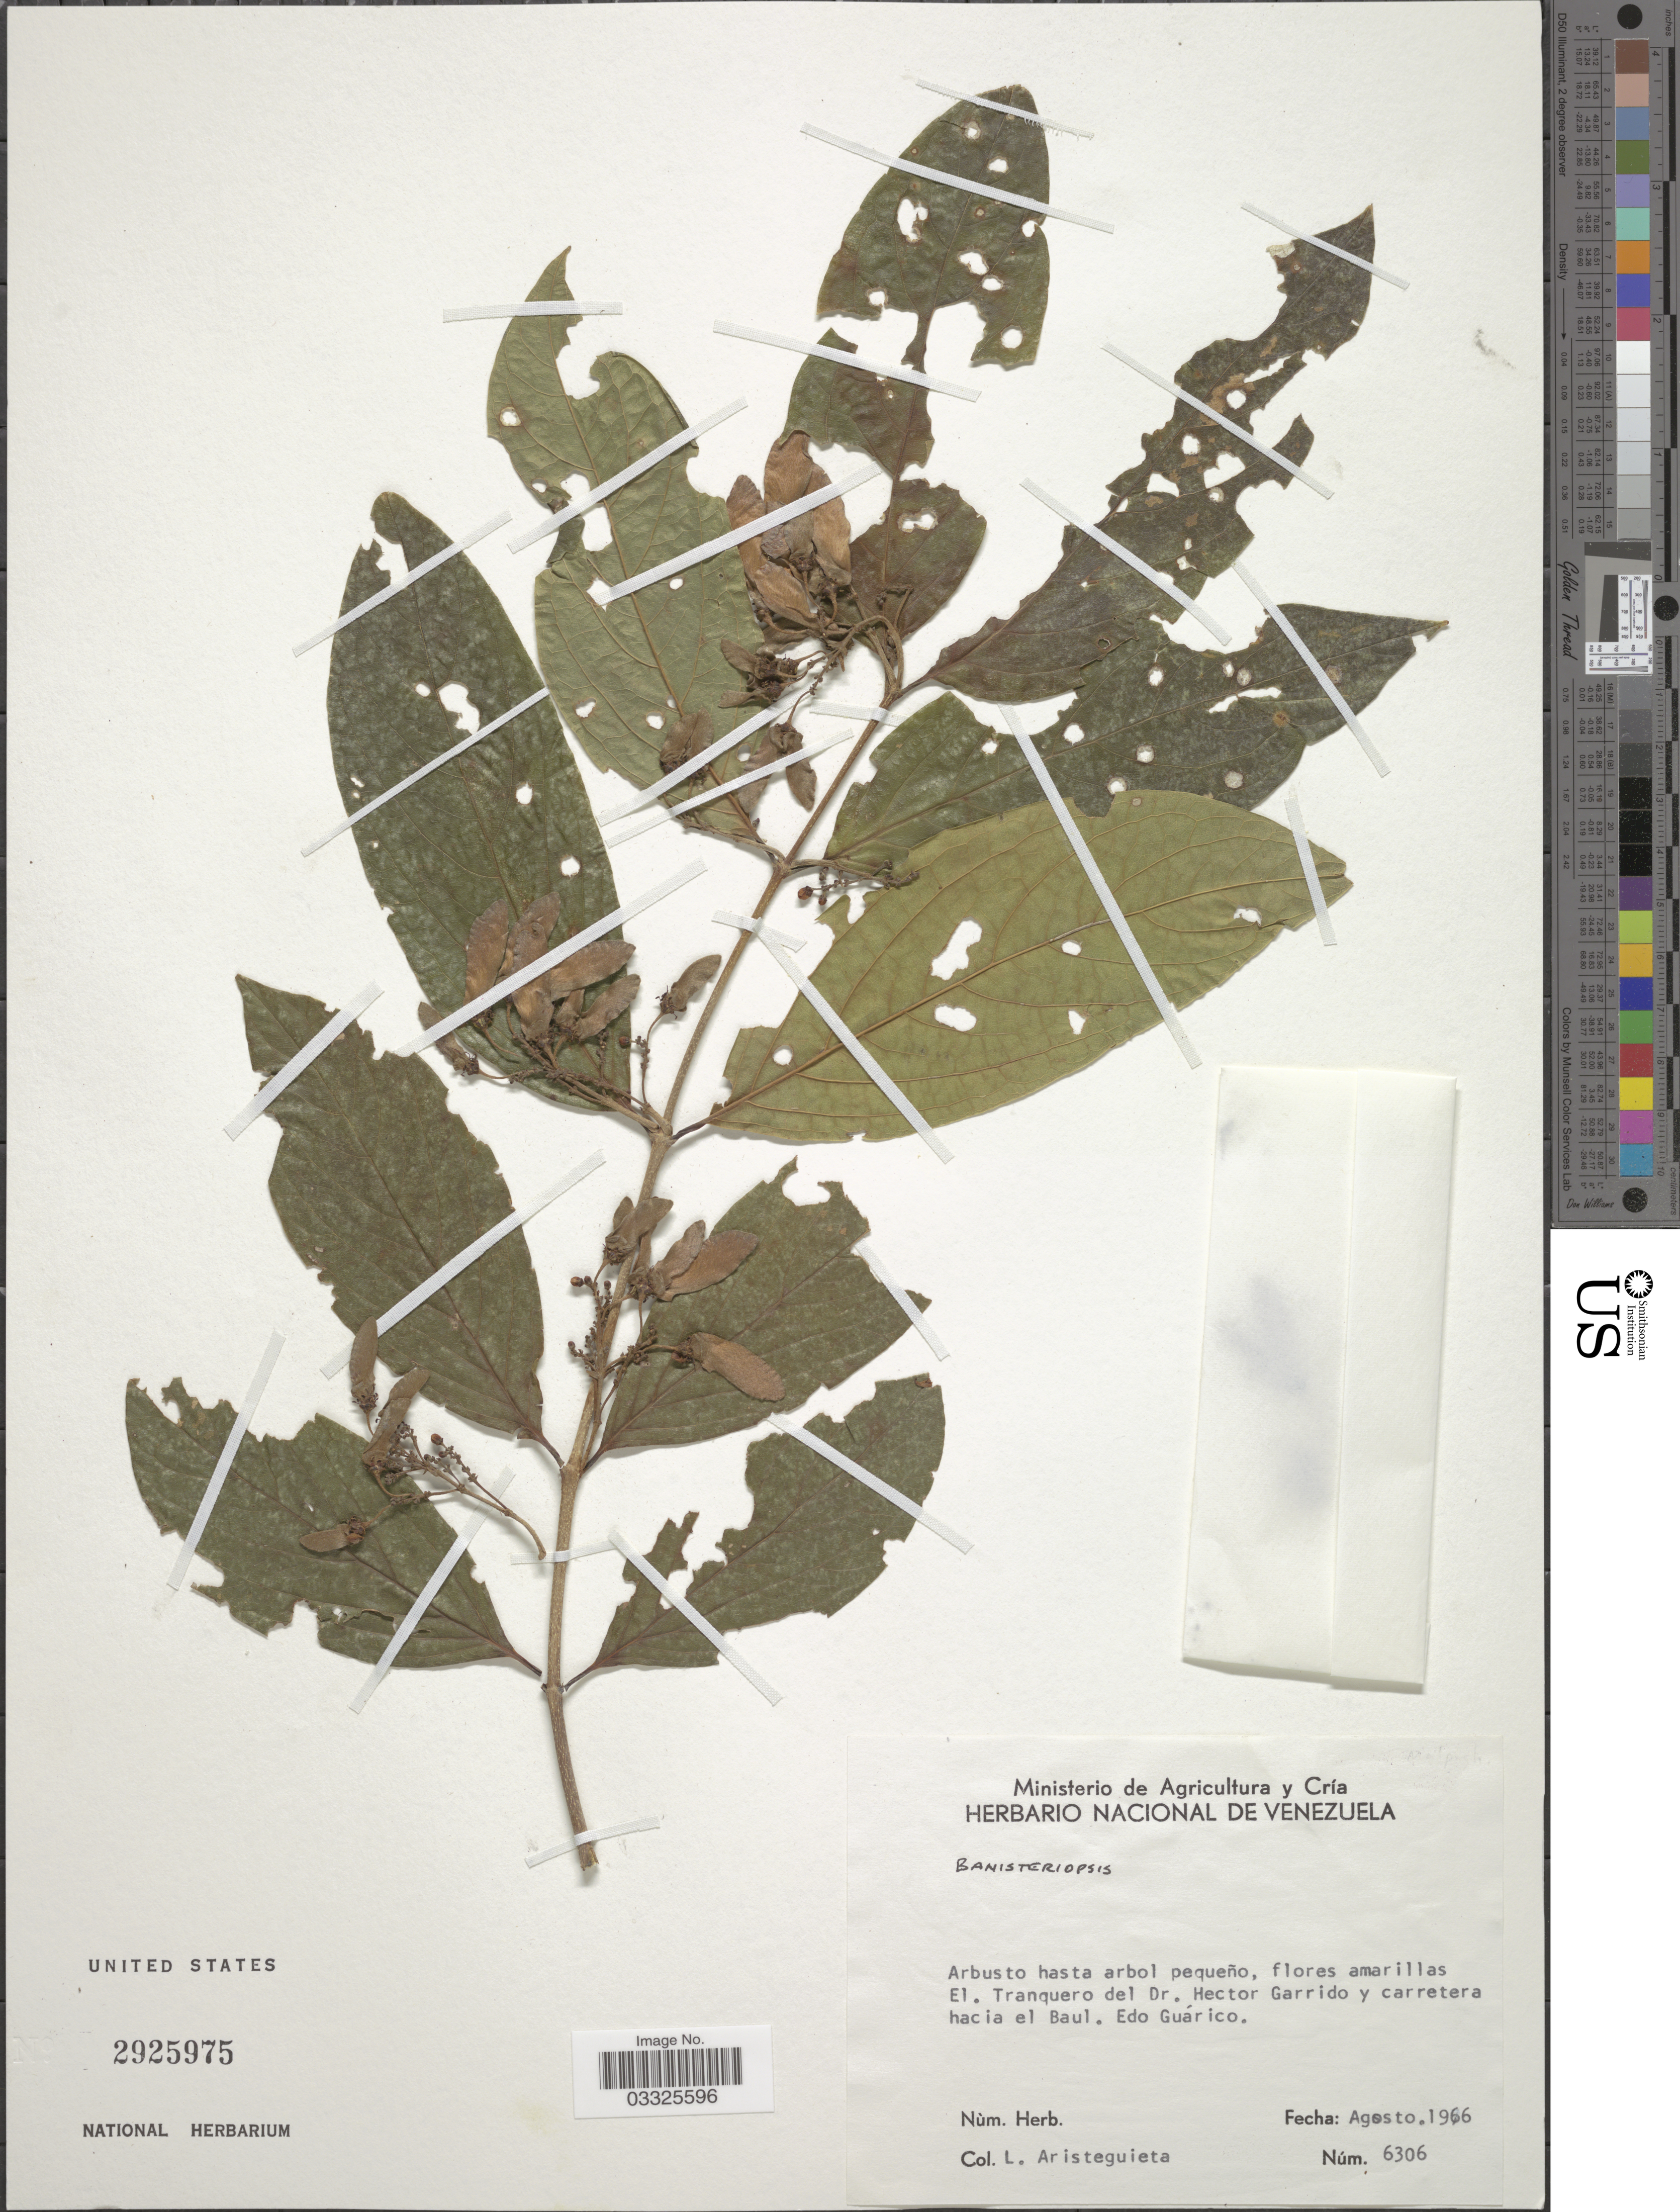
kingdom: Plantae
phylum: Tracheophyta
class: Magnoliopsida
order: Malpighiales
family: Malpighiaceae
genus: Banisteriopsis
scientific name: Banisteriopsis sp.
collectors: L. Aristeguieta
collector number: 6306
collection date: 1966-08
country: Venezuela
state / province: Guárico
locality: El. Tranquero del Dr. Hector Garrido y carretera hacia el Baul.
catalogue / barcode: US 2925975